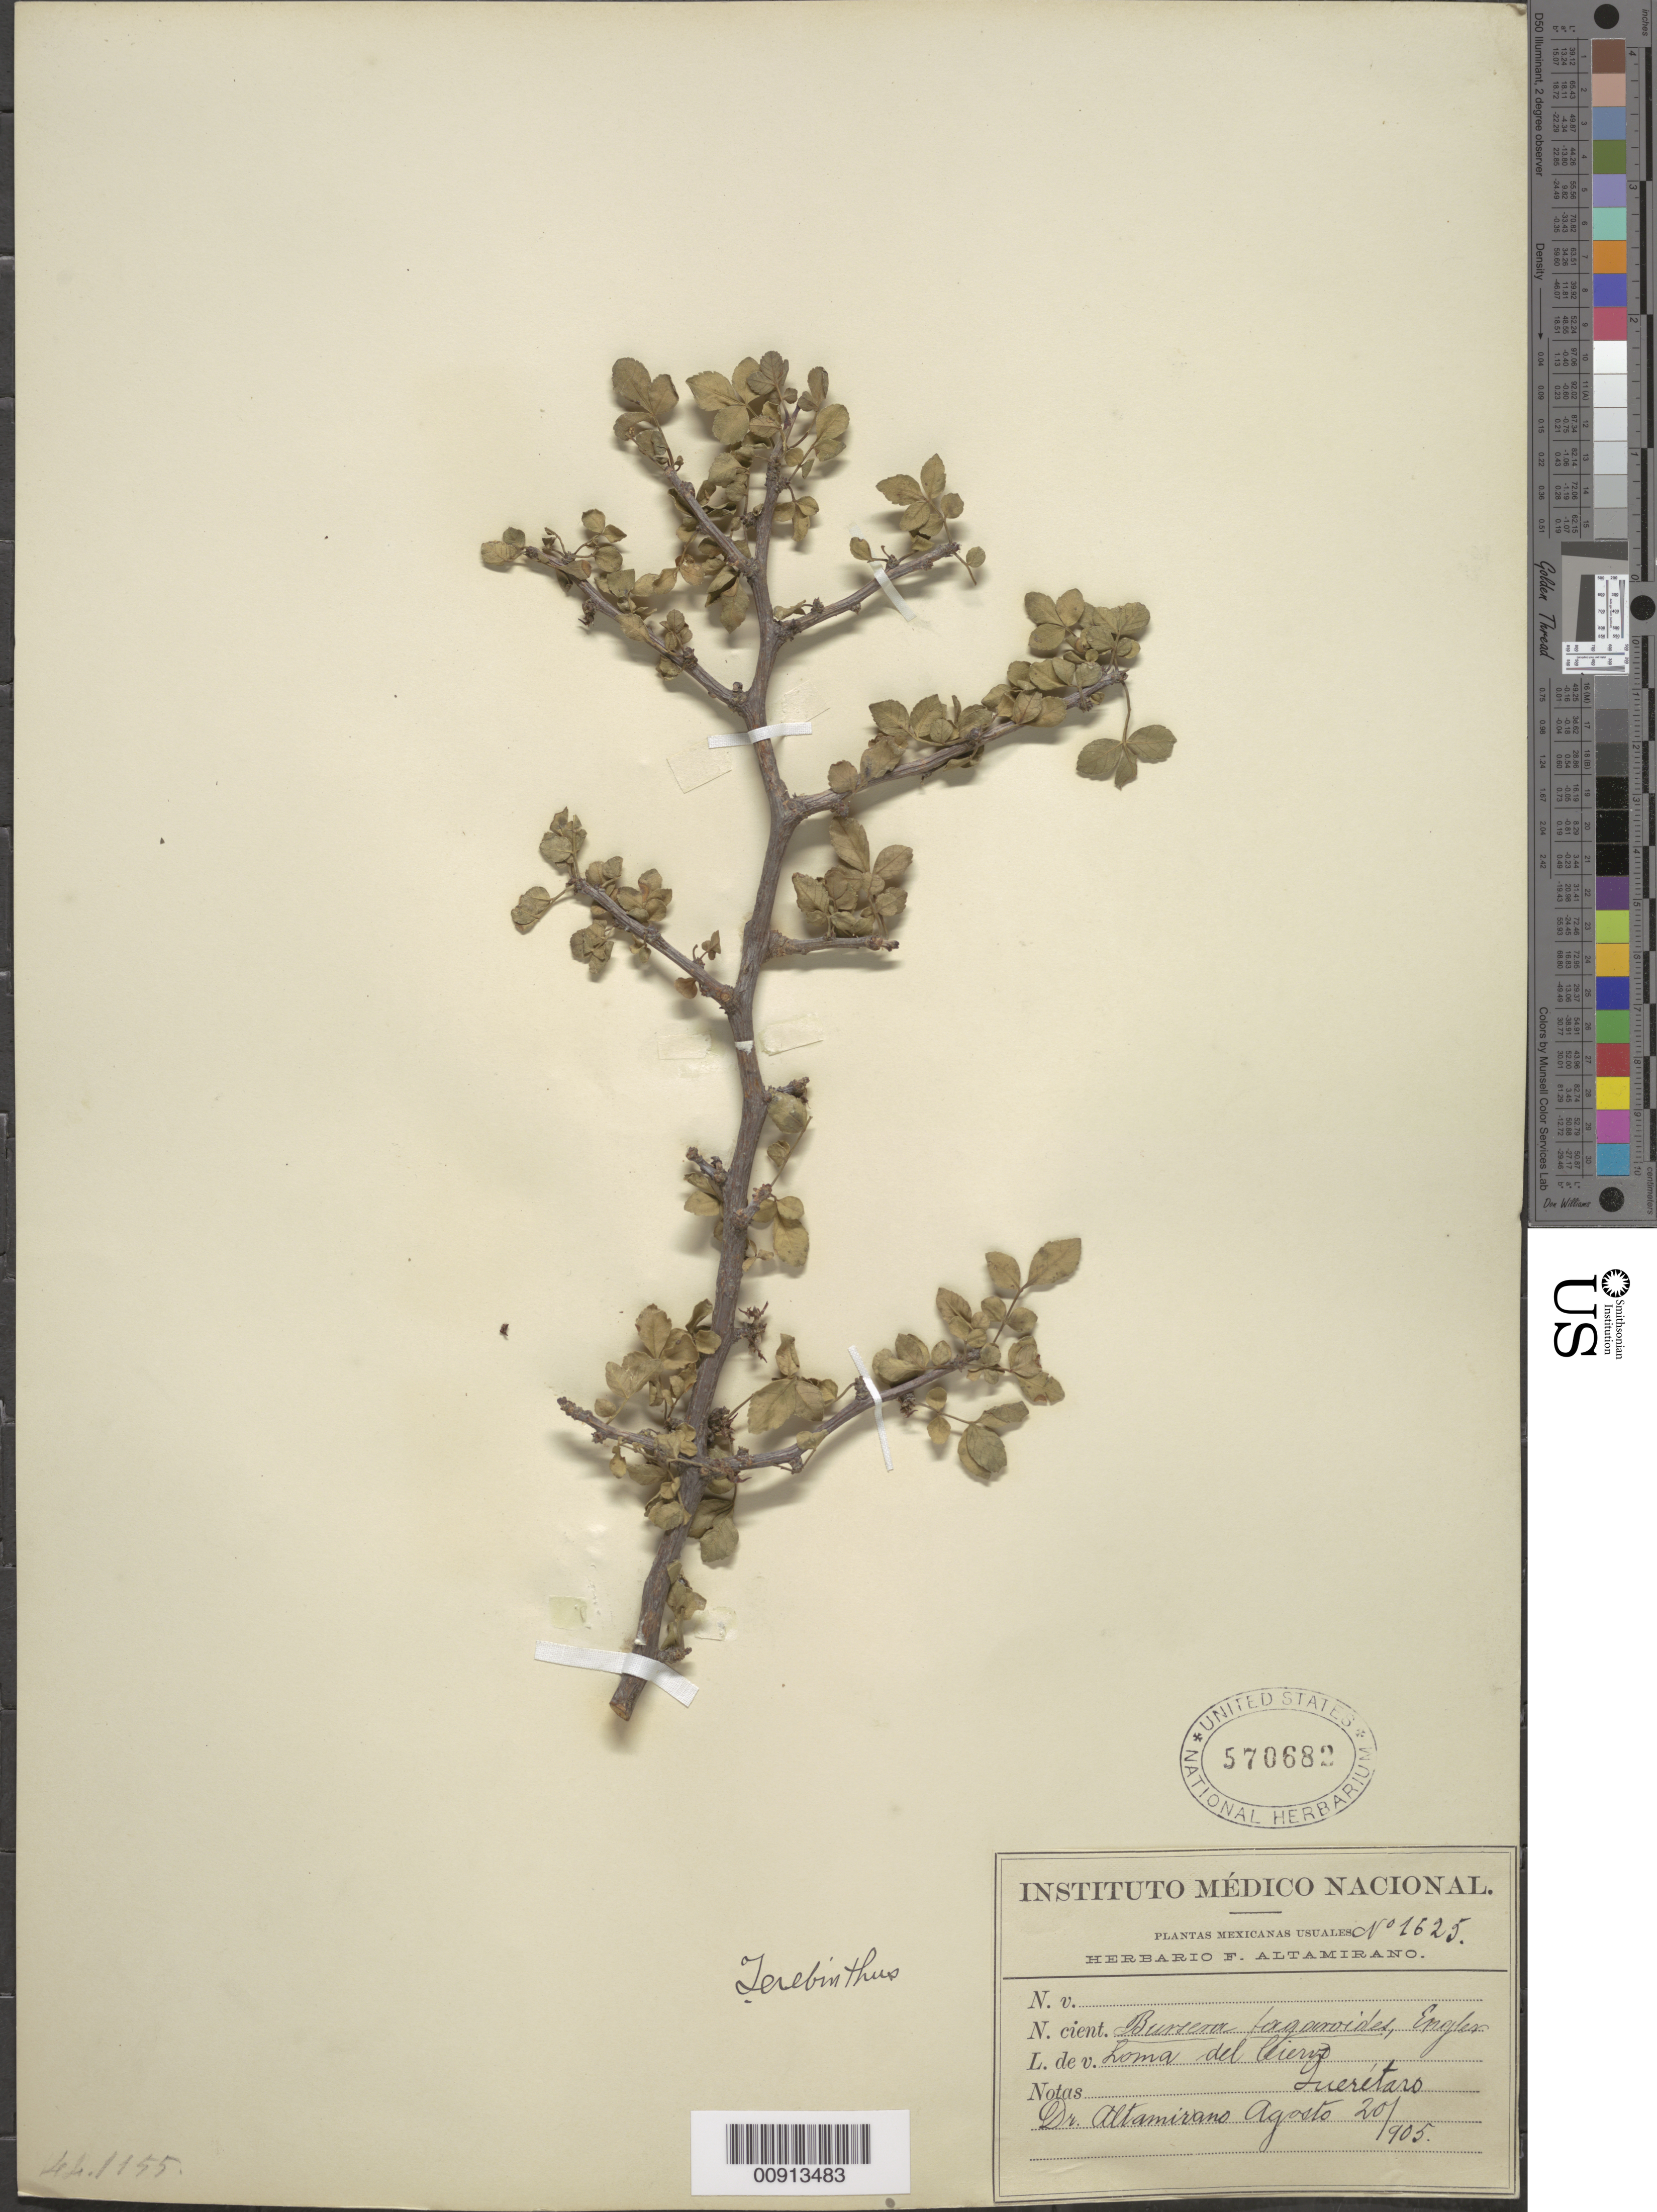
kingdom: Plantae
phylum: Tracheophyta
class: Magnoliopsida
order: Sapindales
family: Burseraceae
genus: Bursera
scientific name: Bursera inaguensis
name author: Britton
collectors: F. Altamirano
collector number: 1625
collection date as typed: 20 Aug 1905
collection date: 1905-08-20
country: Mexico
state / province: Querétaro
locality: Loma del Cuervo, Querétaro.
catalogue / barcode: US 570682